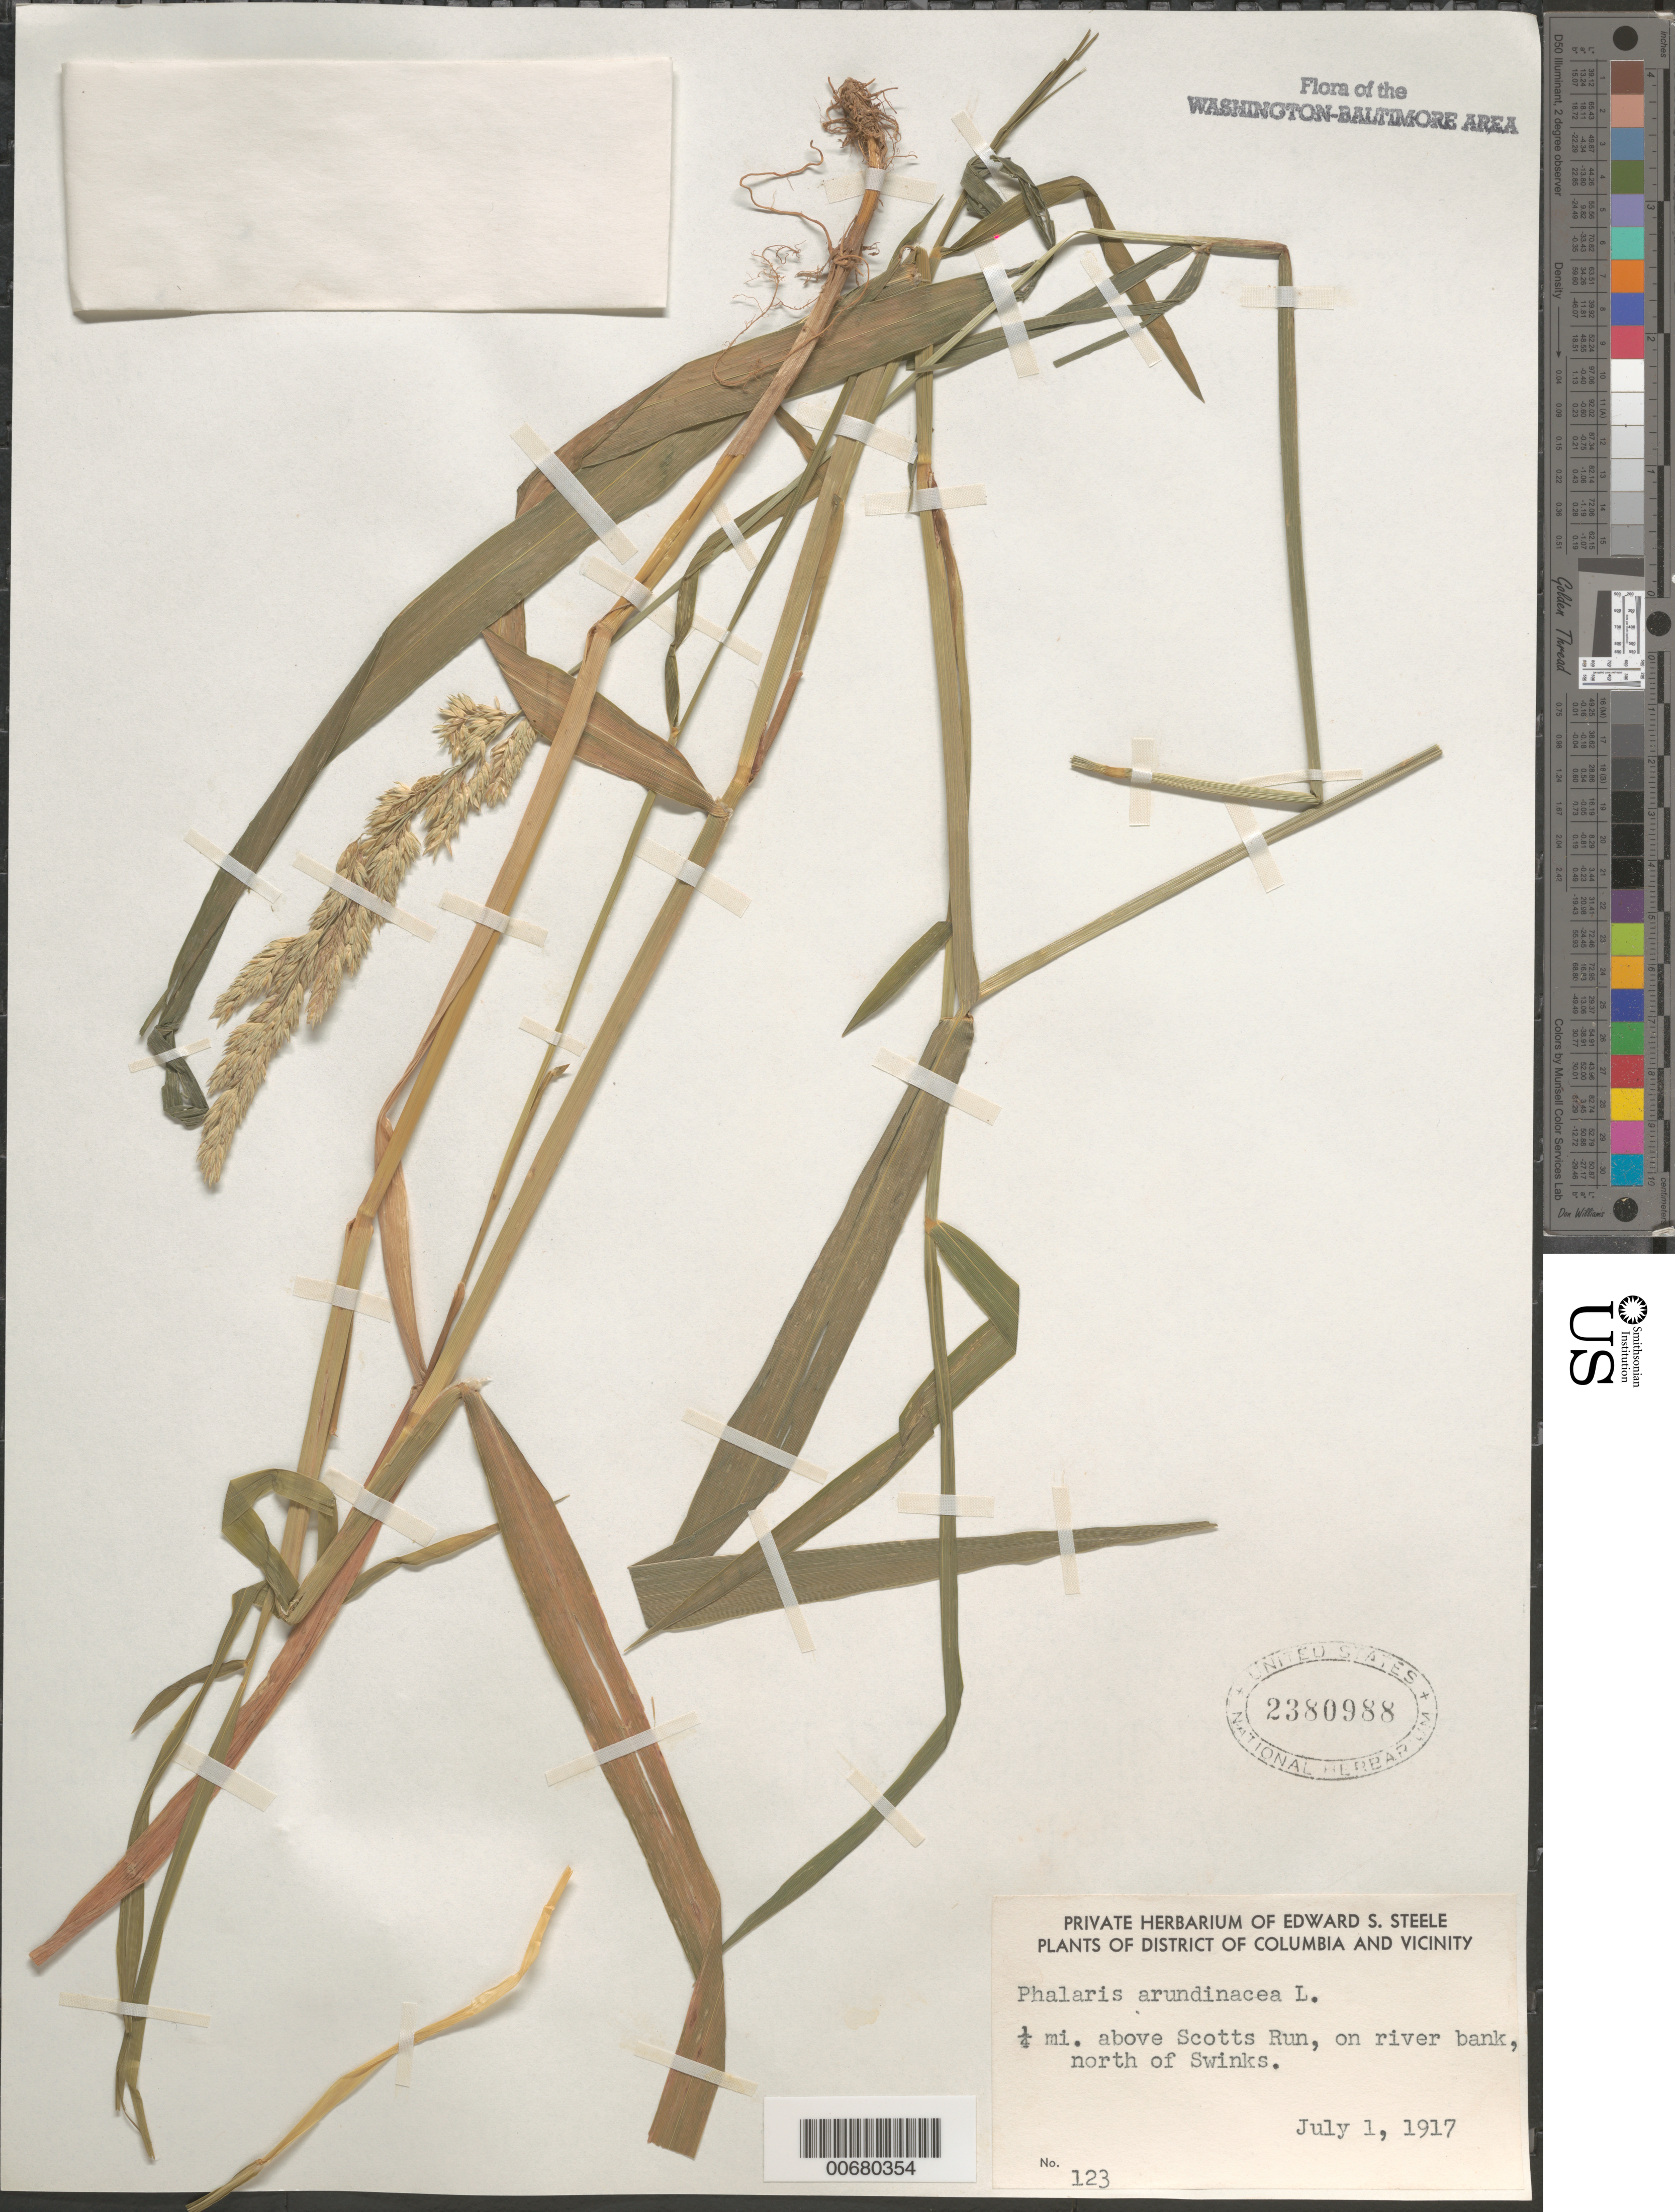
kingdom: Plantae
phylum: Tracheophyta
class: Liliopsida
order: Poales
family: Poaceae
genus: Phalaris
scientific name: Phalaris arundinacea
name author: L.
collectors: E. Steele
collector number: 123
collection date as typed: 01 Jul 1917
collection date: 1917-07-01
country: United States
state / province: Virginia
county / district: Fairfax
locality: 0.25 mi. above Scotts Run, N of Swinks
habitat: On river bank.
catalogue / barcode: US 2380988